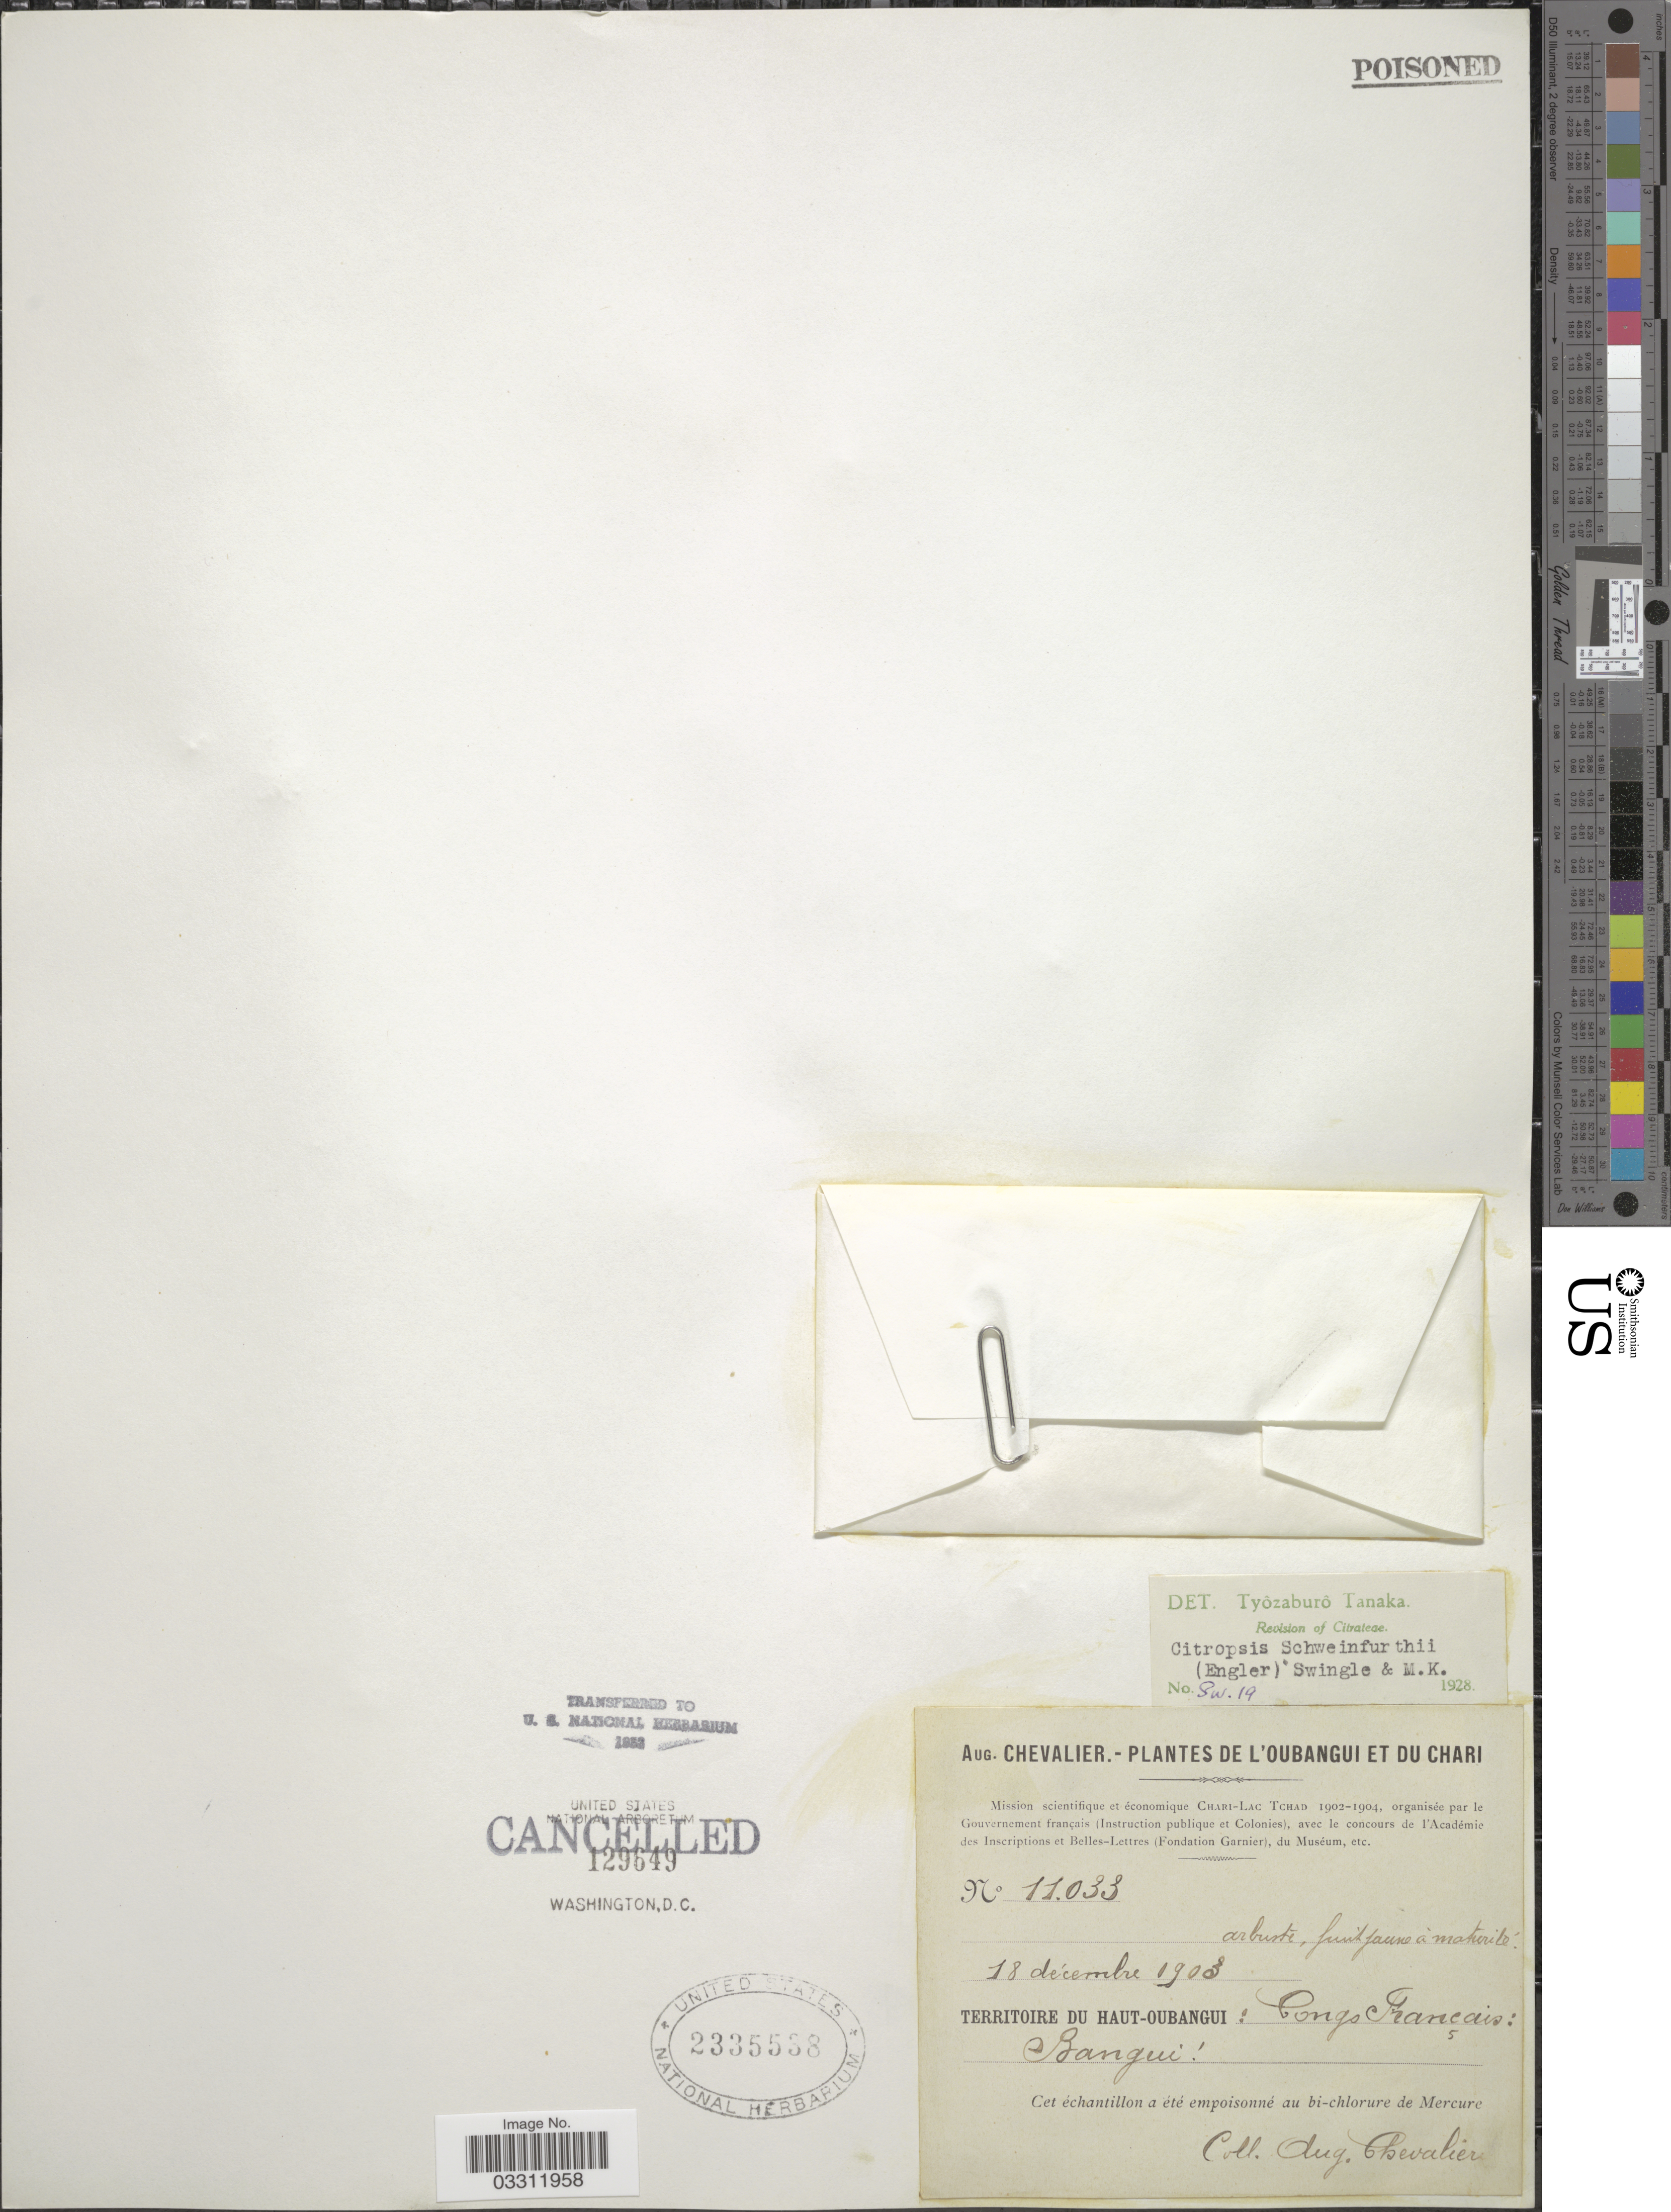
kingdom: Plantae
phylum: Tracheophyta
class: Magnoliopsida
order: Sapindales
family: Rutaceae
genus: Citropsis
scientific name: Citropsis schweinfurthii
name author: Swingle & M. Kellerm.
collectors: A. J. Chevalier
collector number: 11033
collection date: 1903-12-18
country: Central African Republic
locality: Oubangui et du Chari, Chari-Lac Tchad, Territoire du Haut-Oubangui: Congo Français: Bangui.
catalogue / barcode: US 2335538